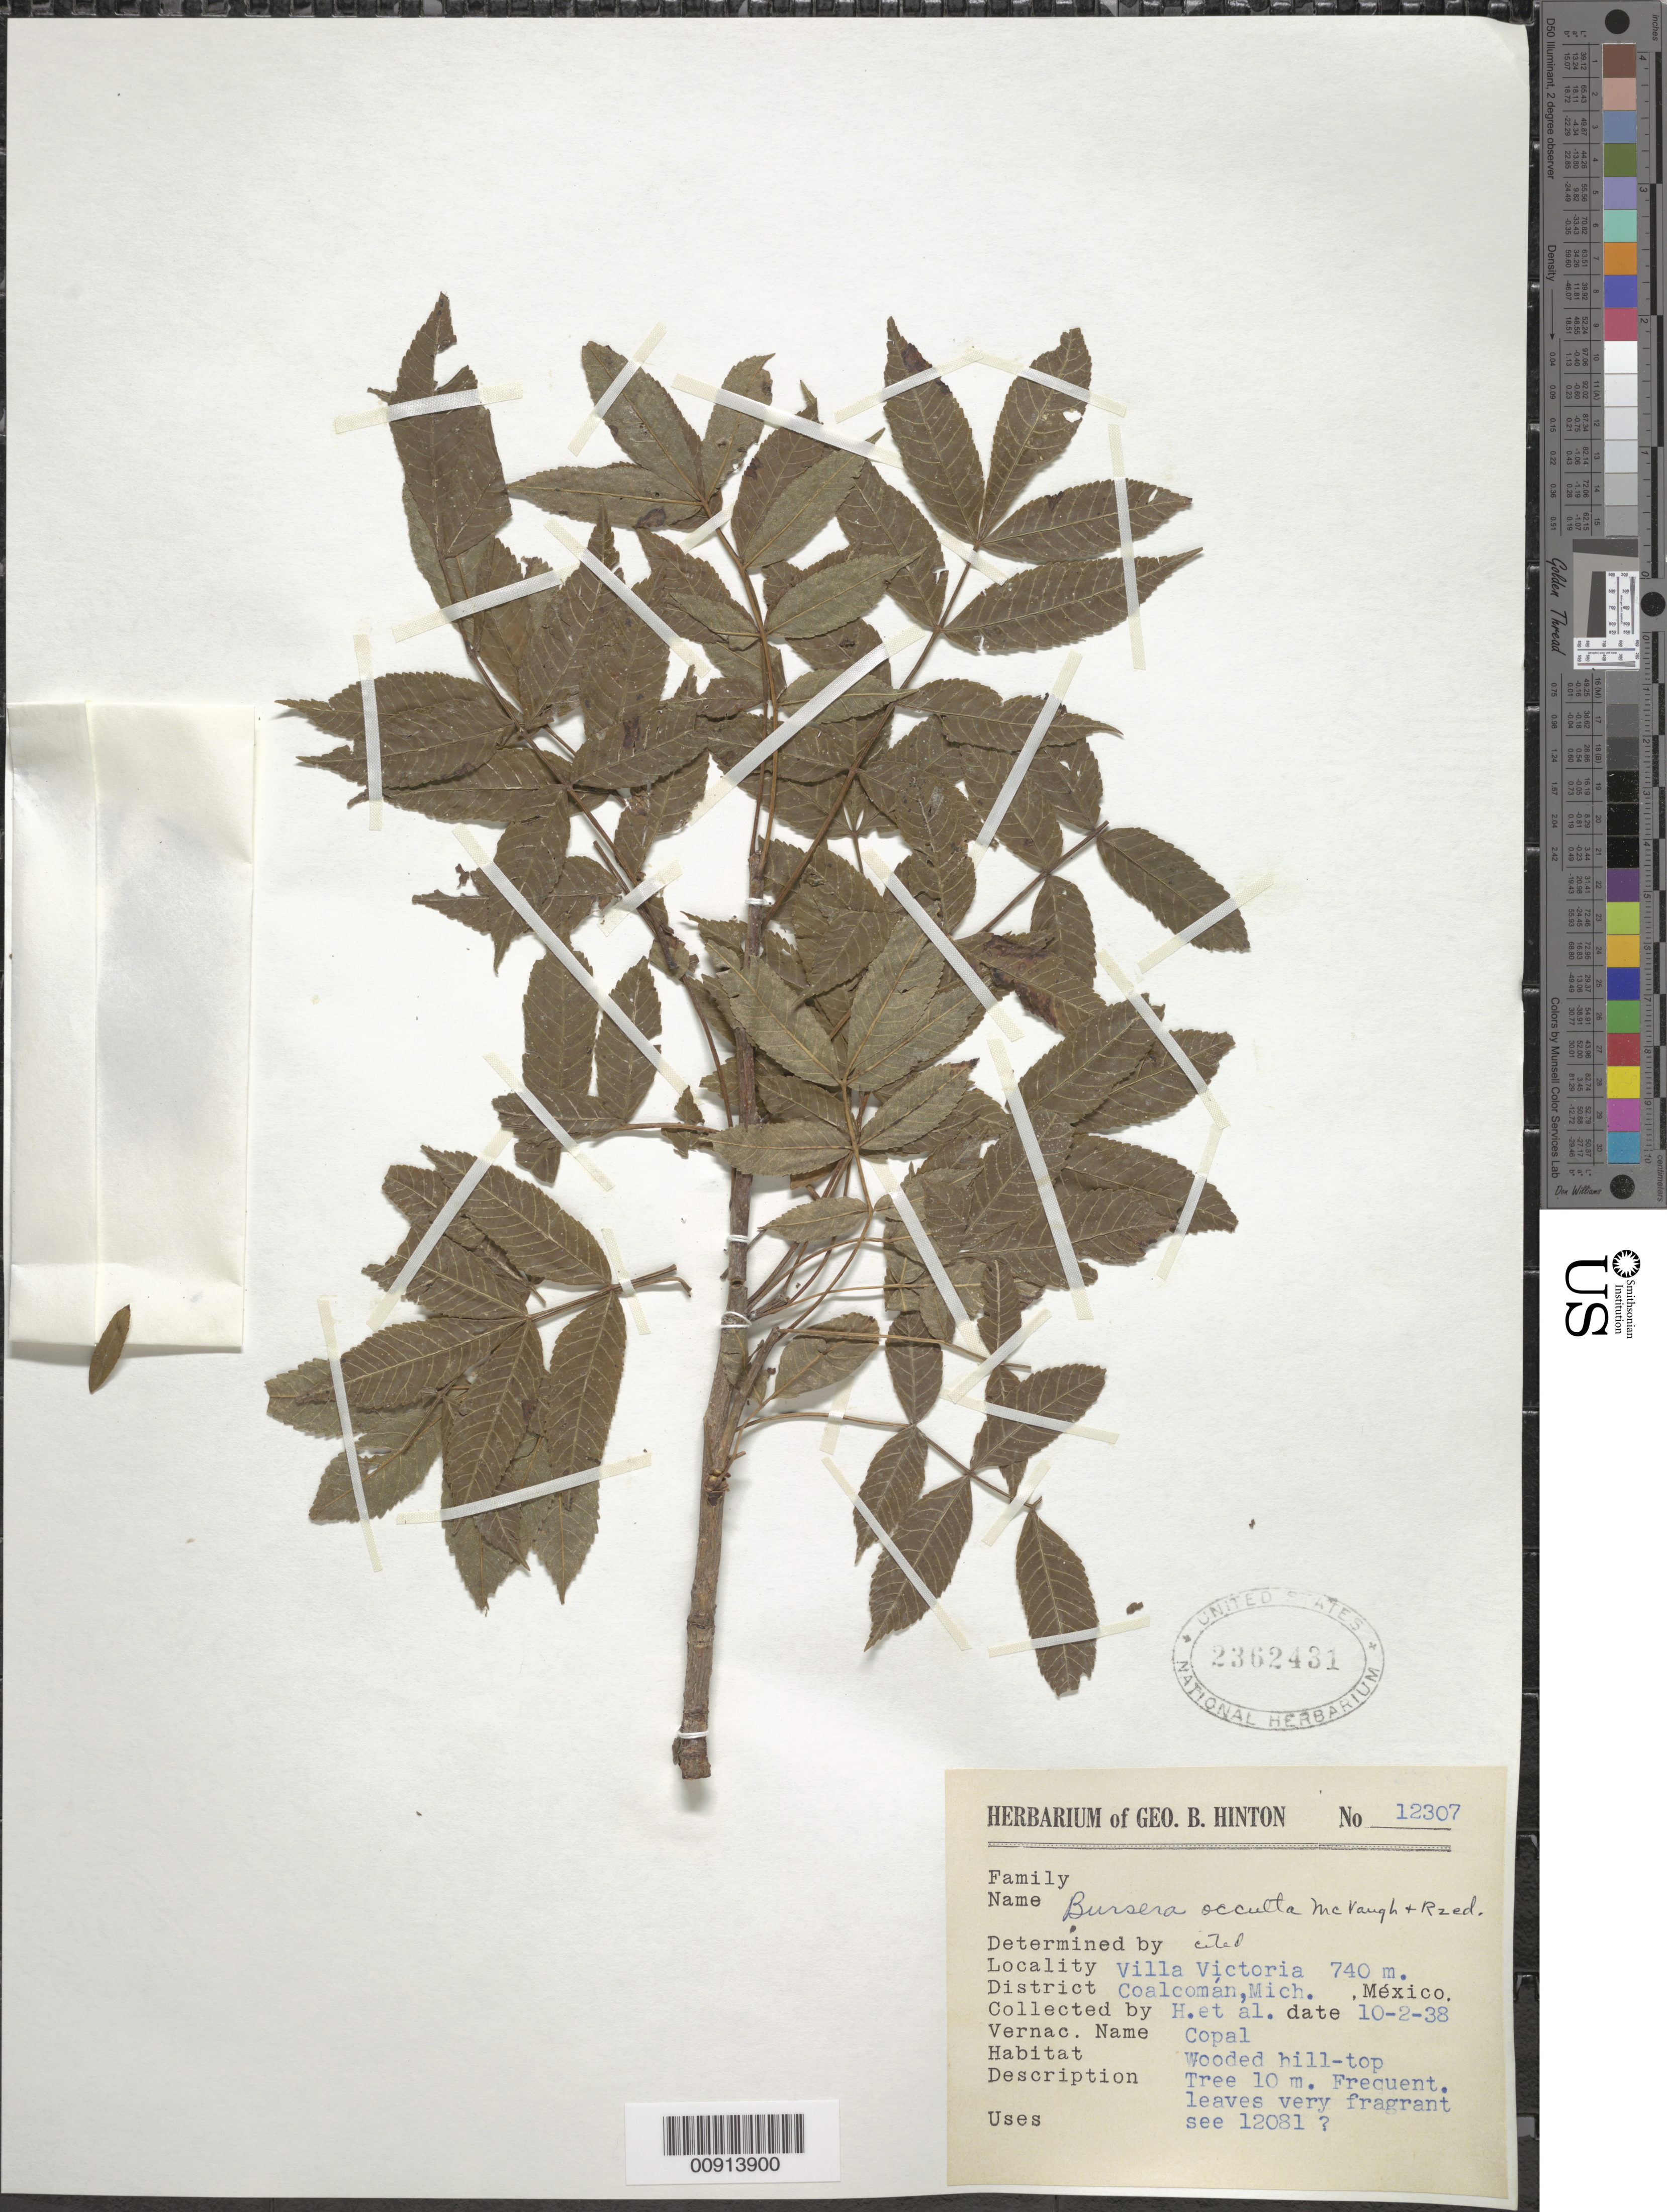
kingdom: Plantae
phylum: Tracheophyta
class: Magnoliopsida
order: Sapindales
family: Burseraceae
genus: Bursera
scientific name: Bursera occulta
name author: McVaugh & Rzed.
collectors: G. B. Hinton & et al.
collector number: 12307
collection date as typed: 02 Oct 1938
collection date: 1938-10-02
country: Mexico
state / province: Michoacán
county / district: Coalcomán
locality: Villa Victoria, District Coalcomán, Michoacán.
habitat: Wooded hill-top.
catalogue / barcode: US 2362431